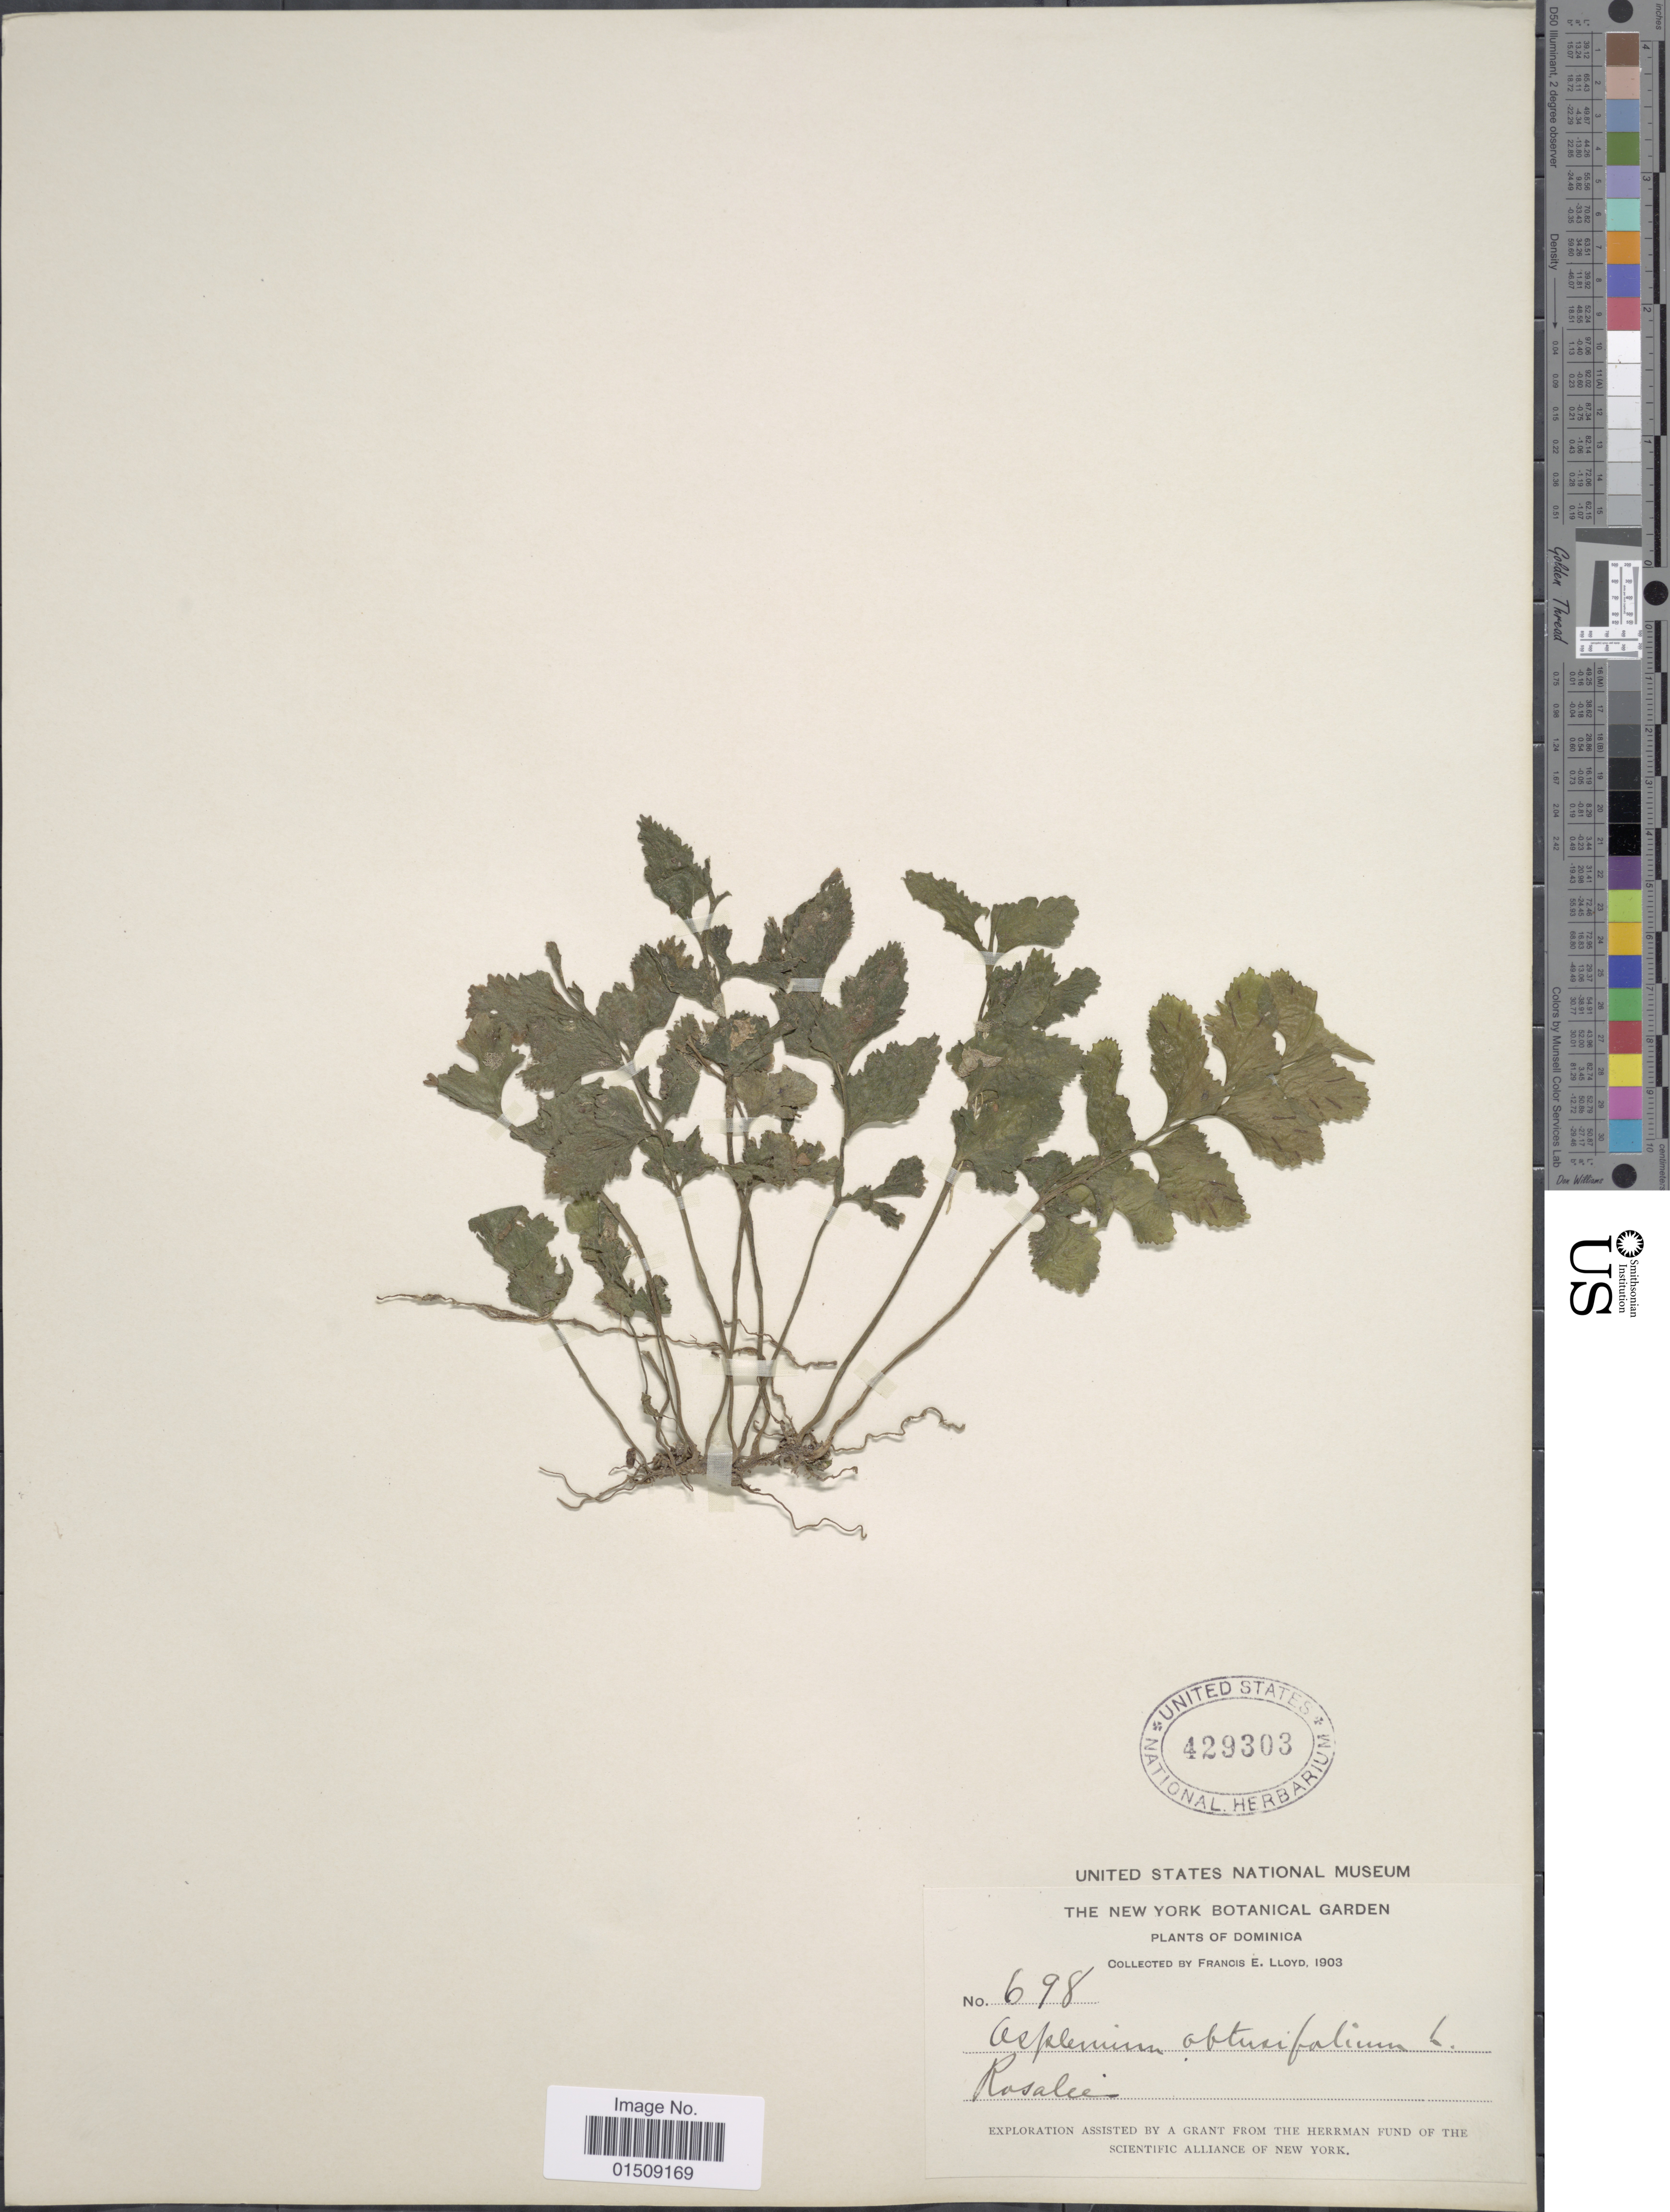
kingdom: Plantae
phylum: Tracheophyta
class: Polypodiopsida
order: Polypodiales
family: Aspleniaceae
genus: Asplenium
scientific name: Asplenium obtusifolium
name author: L.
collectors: Lloyd, C. E.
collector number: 698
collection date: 1903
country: Dominica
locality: Dominica, Rosalie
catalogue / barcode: US 429303